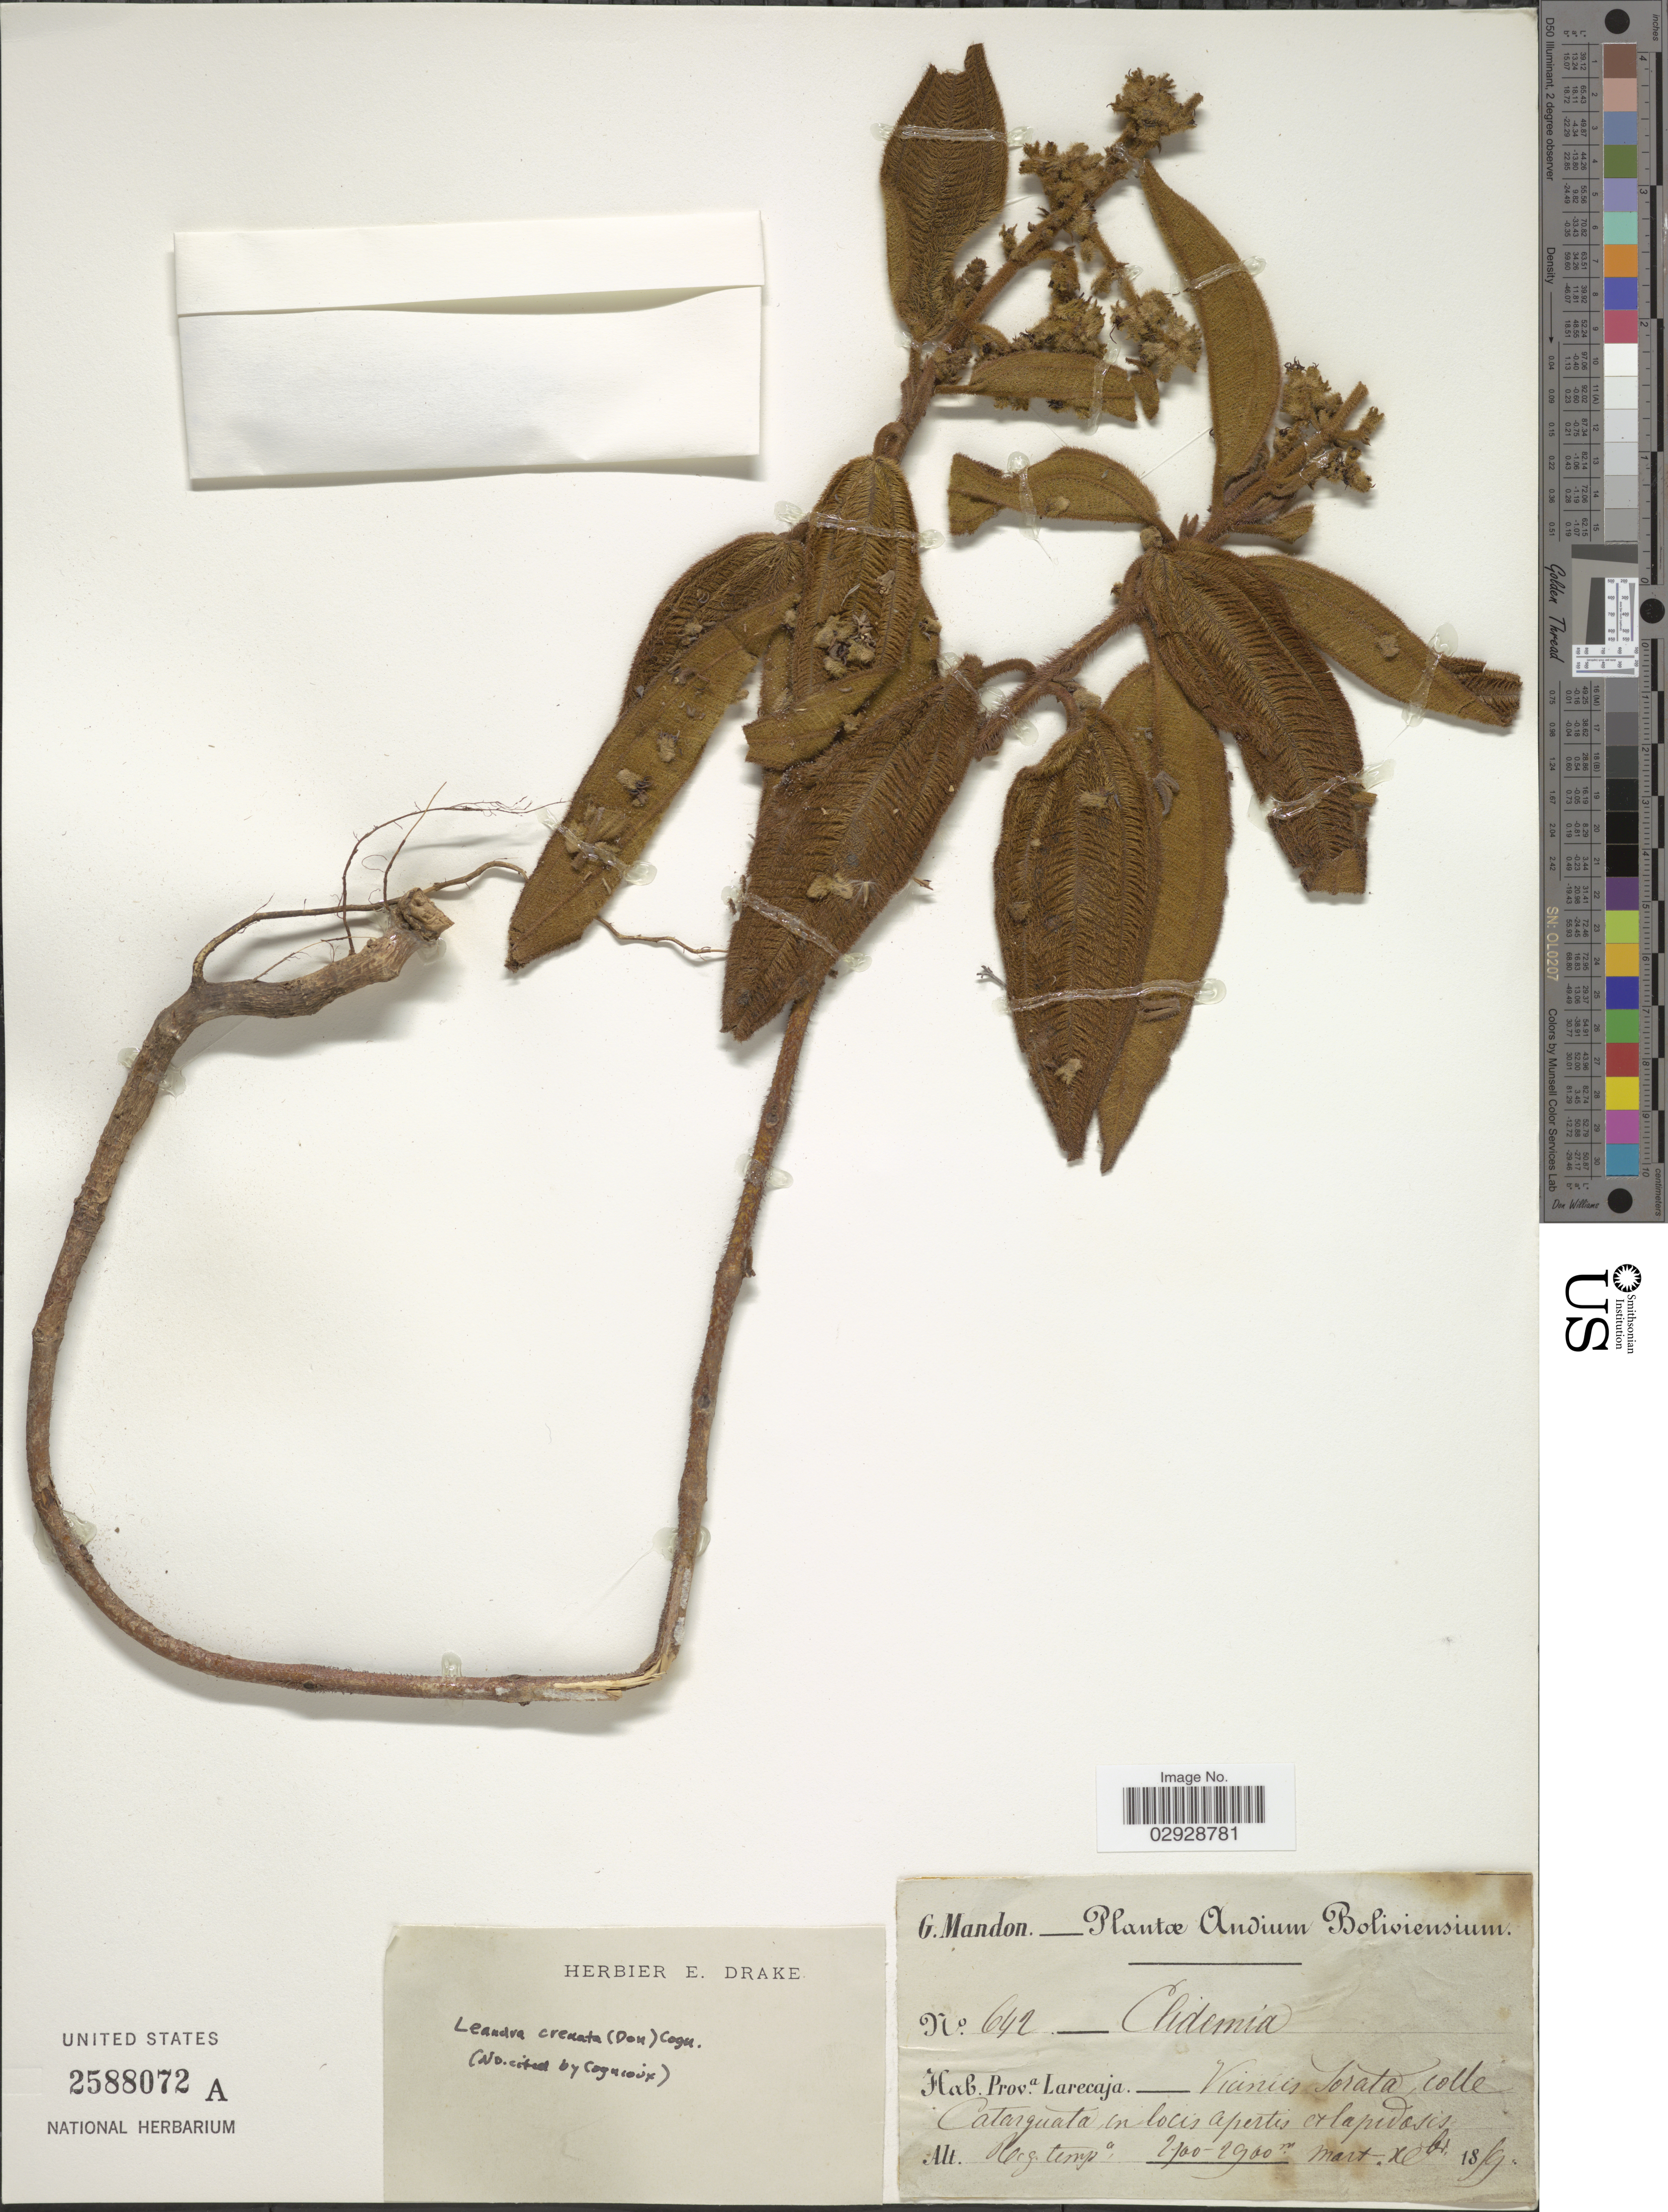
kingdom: Plantae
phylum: Tracheophyta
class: Magnoliopsida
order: Myrtales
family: Melastomataceae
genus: Leandra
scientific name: Leandra crenata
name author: (D. Don) Cogn.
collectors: G. Mandon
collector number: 642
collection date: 1859-03/1859-12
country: Bolivia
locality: Prova. Larecaja-Viciniis Sorata colle Catarguata.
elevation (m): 2700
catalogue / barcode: US 2588072A